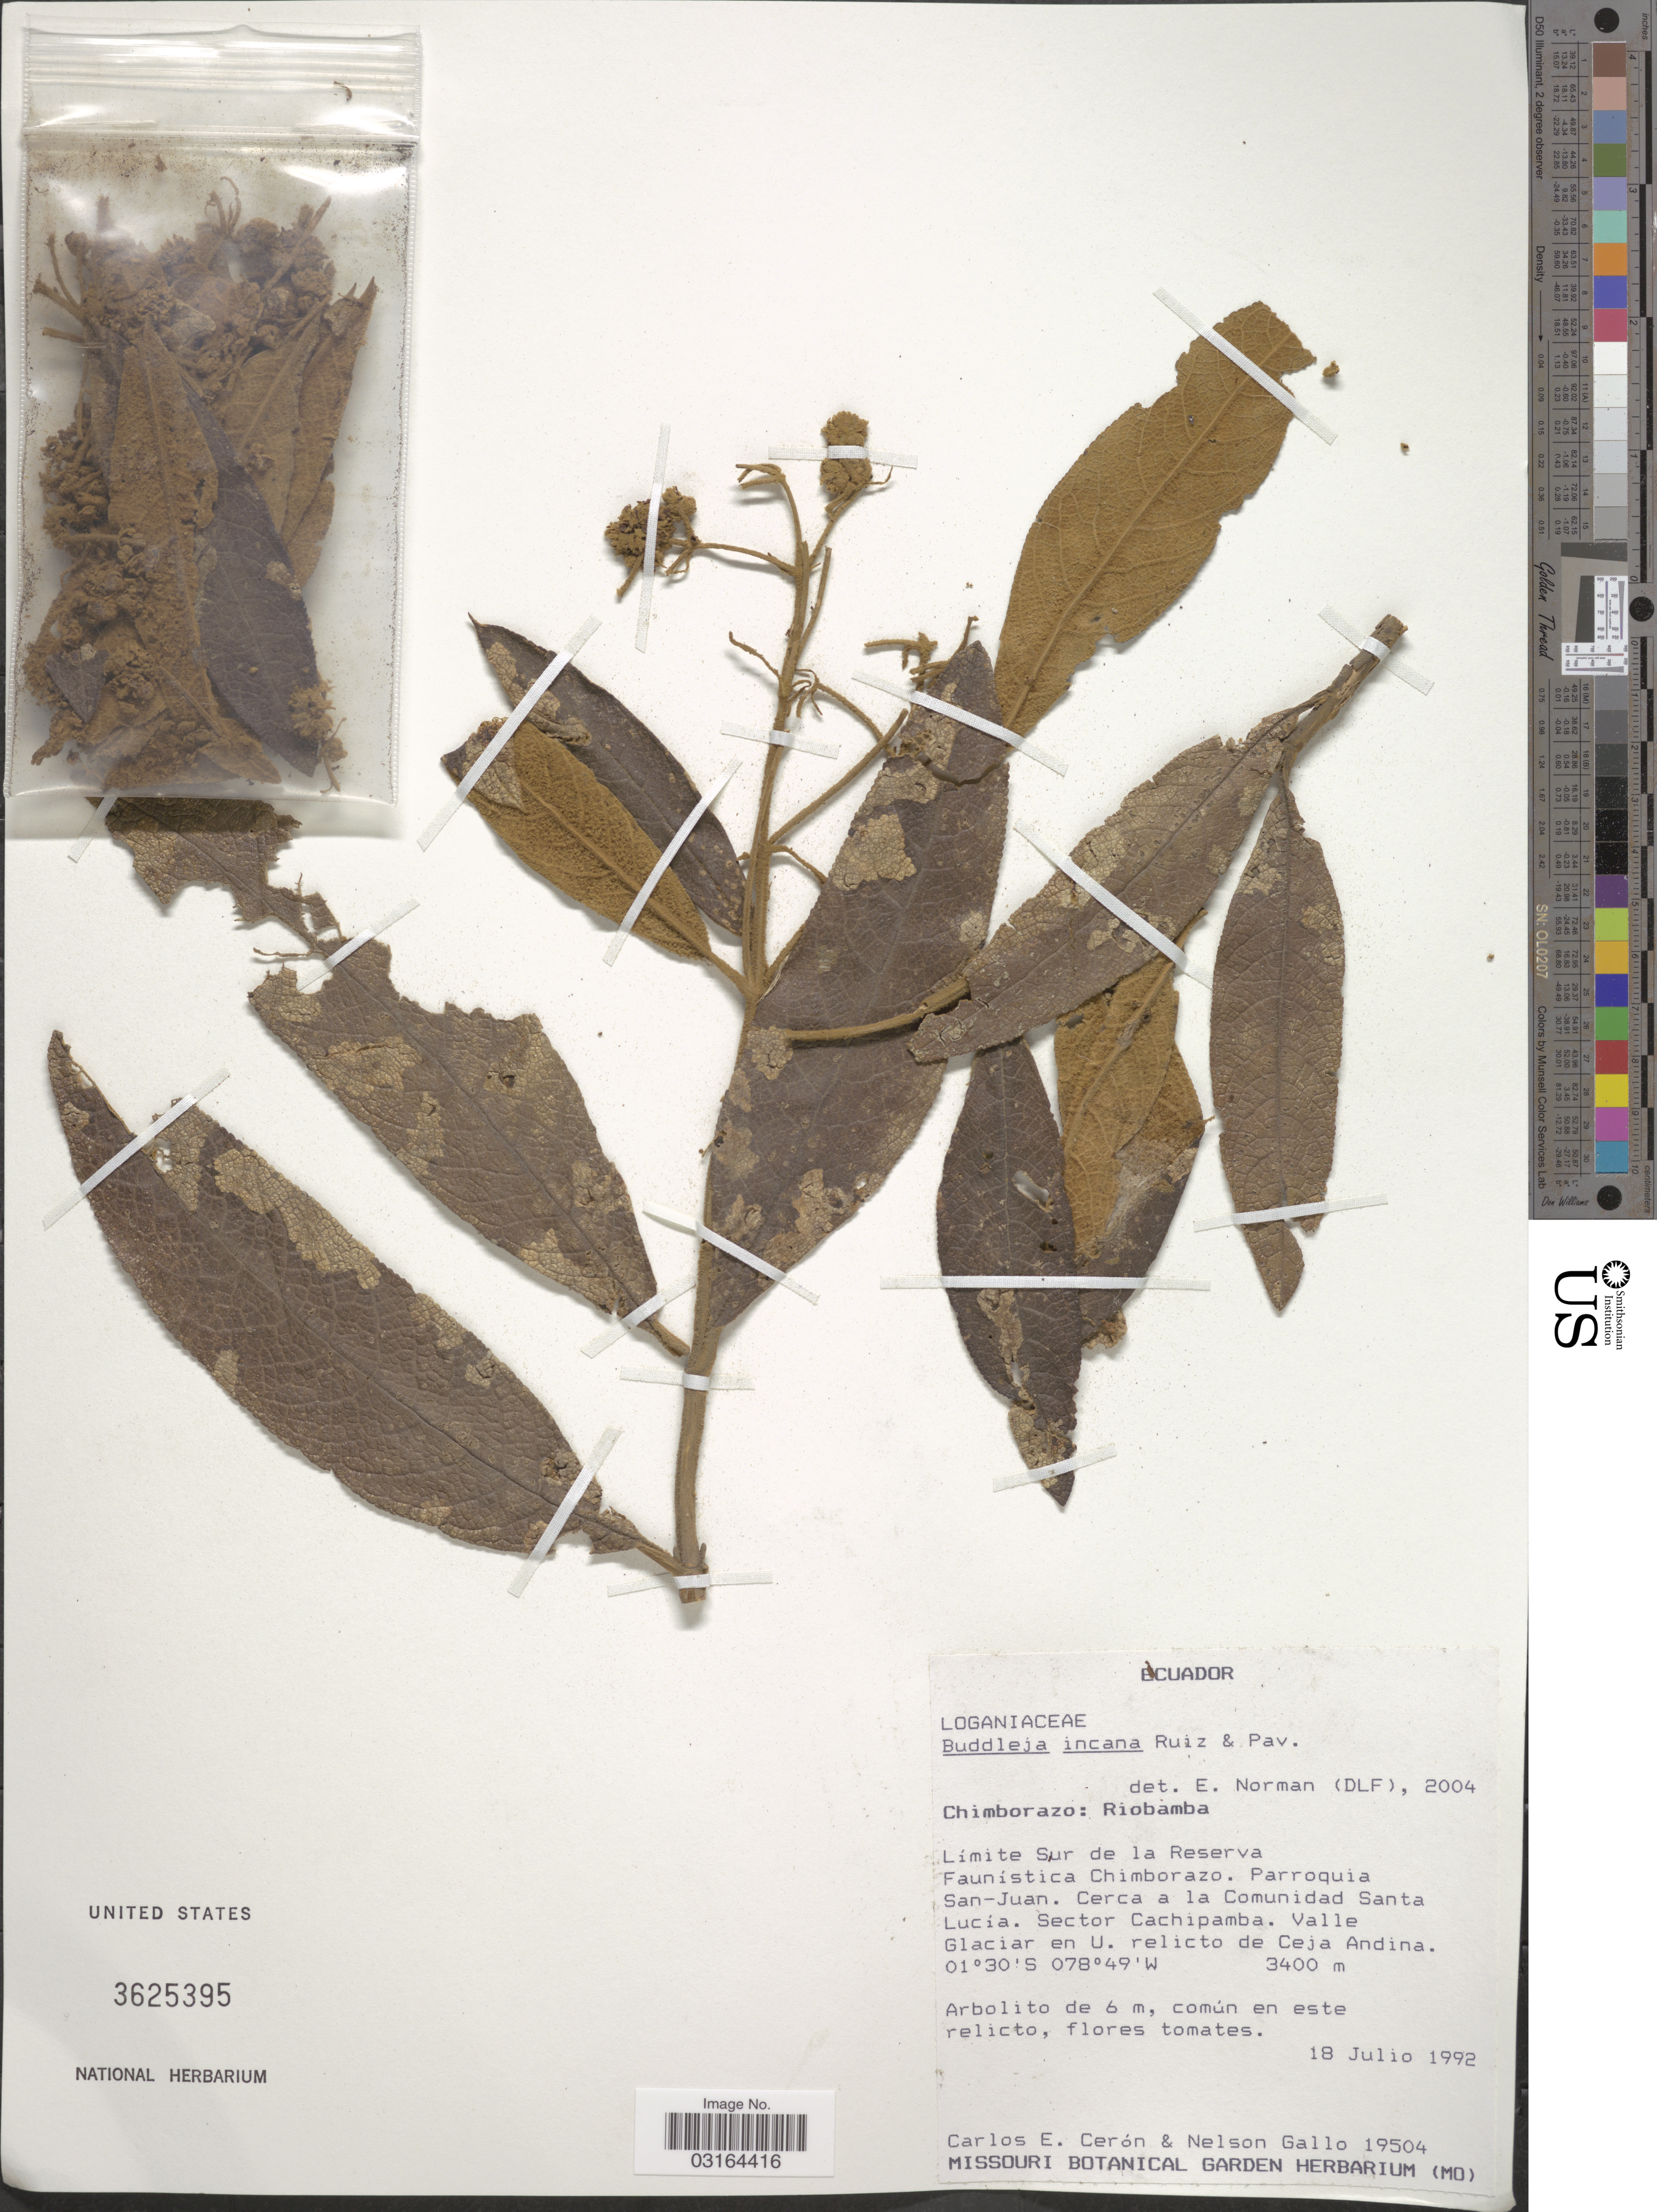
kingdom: Plantae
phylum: Tracheophyta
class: Magnoliopsida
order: Lamiales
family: Scrophulariaceae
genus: Buddleja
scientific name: Buddleja incana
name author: Ruiz & Pav.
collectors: C. E. Cerón M. & N. Gallo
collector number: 19504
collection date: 1992-07-18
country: Ecuador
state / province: Chimborazo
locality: Riobamba, Límite Sur de la Reserva, Faunística Chimborazo, Parroquia San-Juan, Cerca a la Comunidad Santa Lucia, Sector Cachipamba, Valle Glacier en U. relicto de Ceja Andina.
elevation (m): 3400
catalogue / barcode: US 3625395